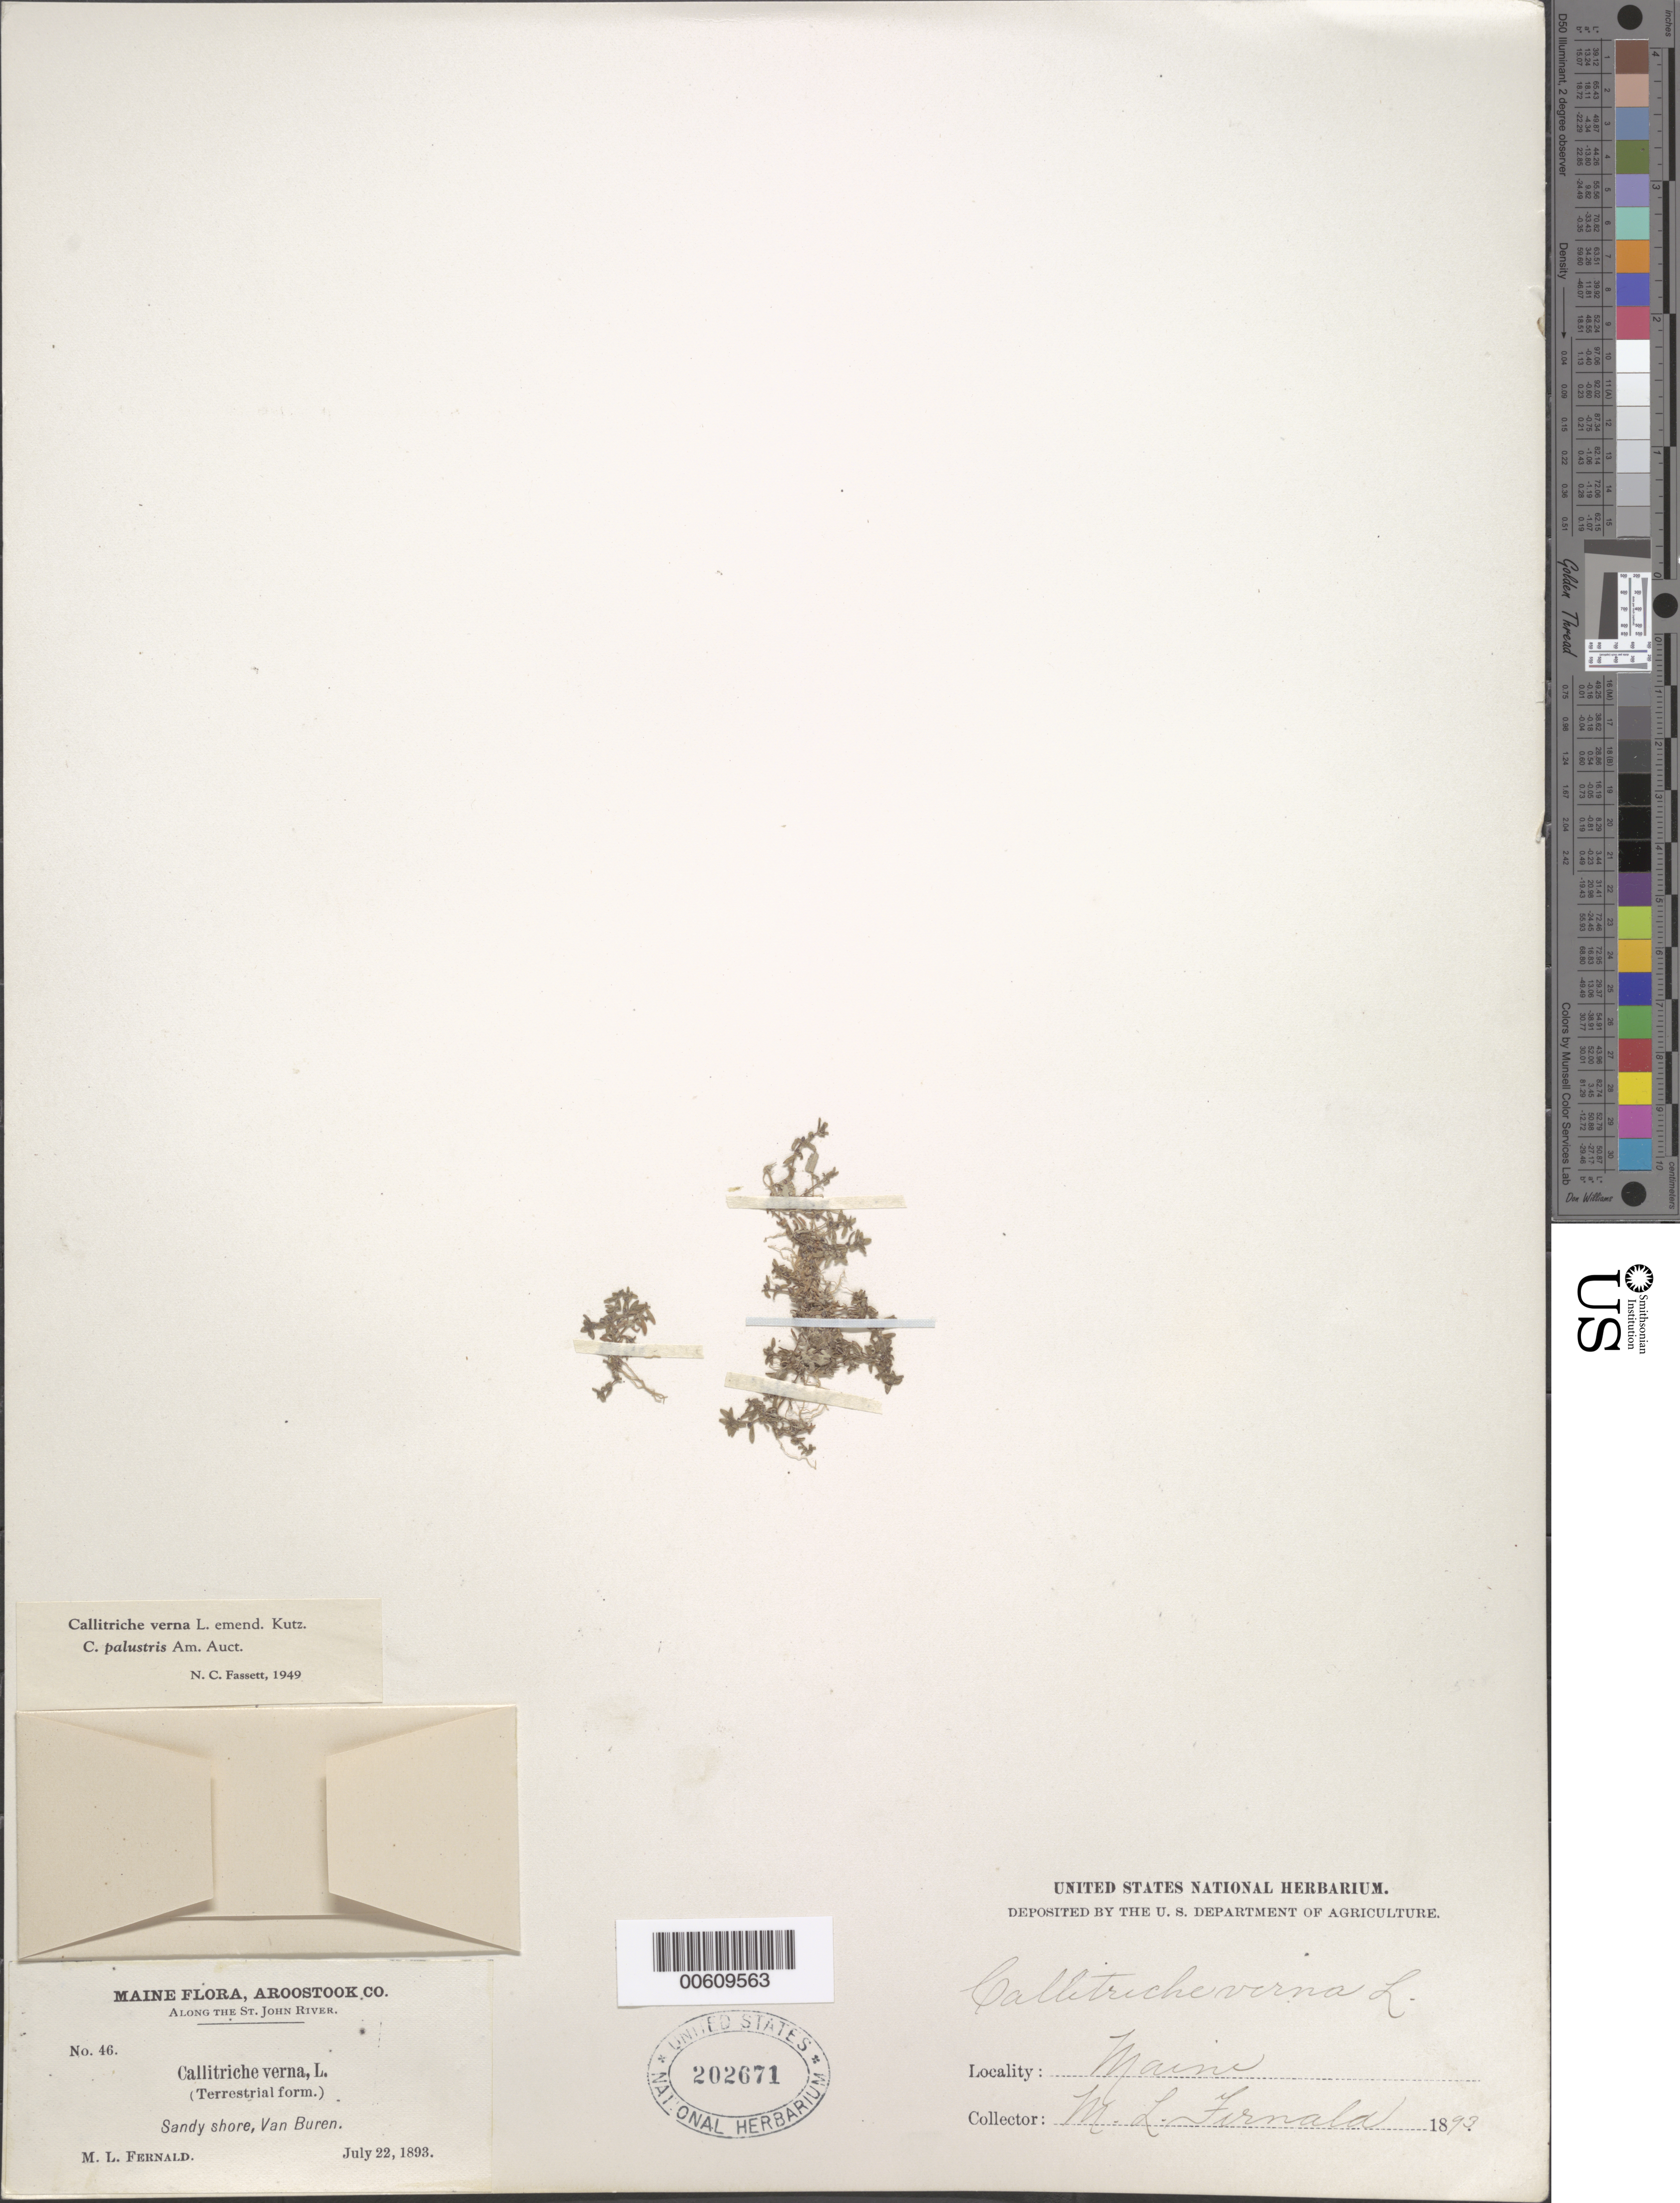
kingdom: Plantae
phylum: Tracheophyta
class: Magnoliopsida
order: Lamiales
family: Plantaginaceae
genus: Callitriche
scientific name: Callitriche verna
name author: L.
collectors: M. L. Fernald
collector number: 46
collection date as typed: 22 Jul 1893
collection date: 1893-07-22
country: United States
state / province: Maine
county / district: Aroostook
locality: Van Buren, along the St. John River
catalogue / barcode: US 202671